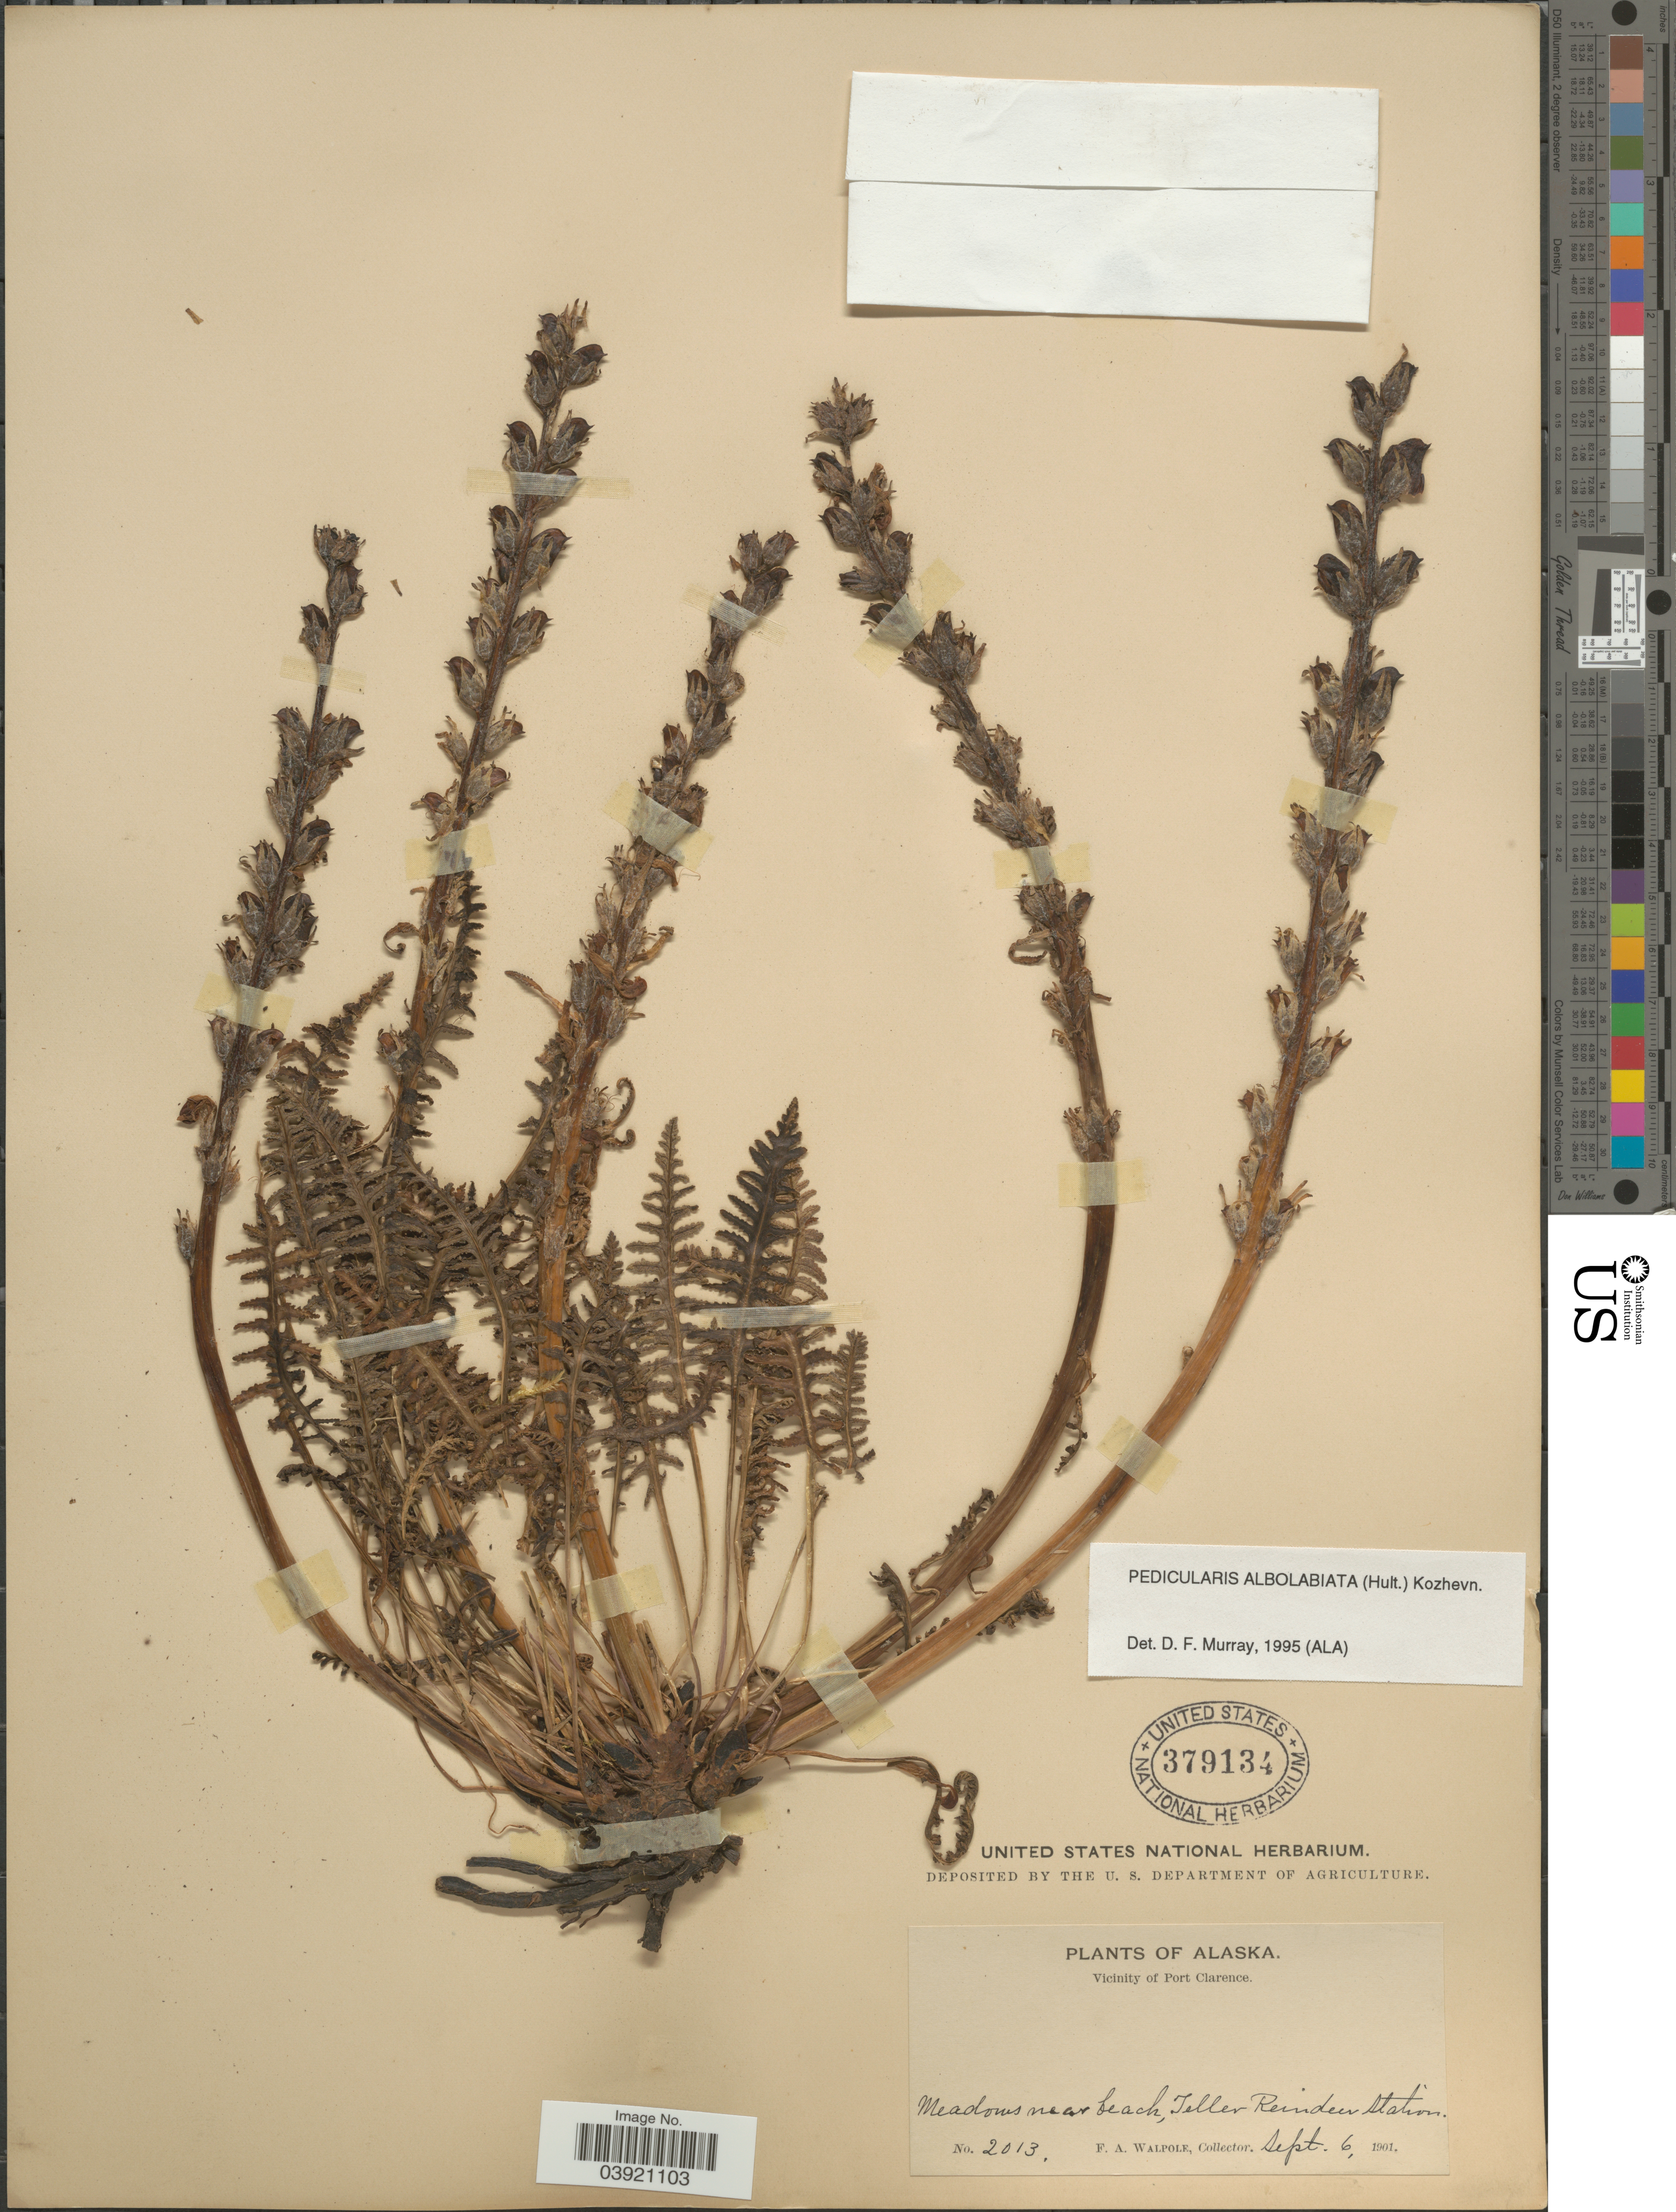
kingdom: Plantae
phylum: Tracheophyta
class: Magnoliopsida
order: Lamiales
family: Orobanchaceae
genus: Pedicularis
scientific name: Pedicularis albolabiata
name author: (Hultén) Kozhevn.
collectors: F. Walpole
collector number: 2013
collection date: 1901-09-06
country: United States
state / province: Alaska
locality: Vicinity of Port Clarence. Meadows near beach, Teller Reindeer Station.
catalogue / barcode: US 379134